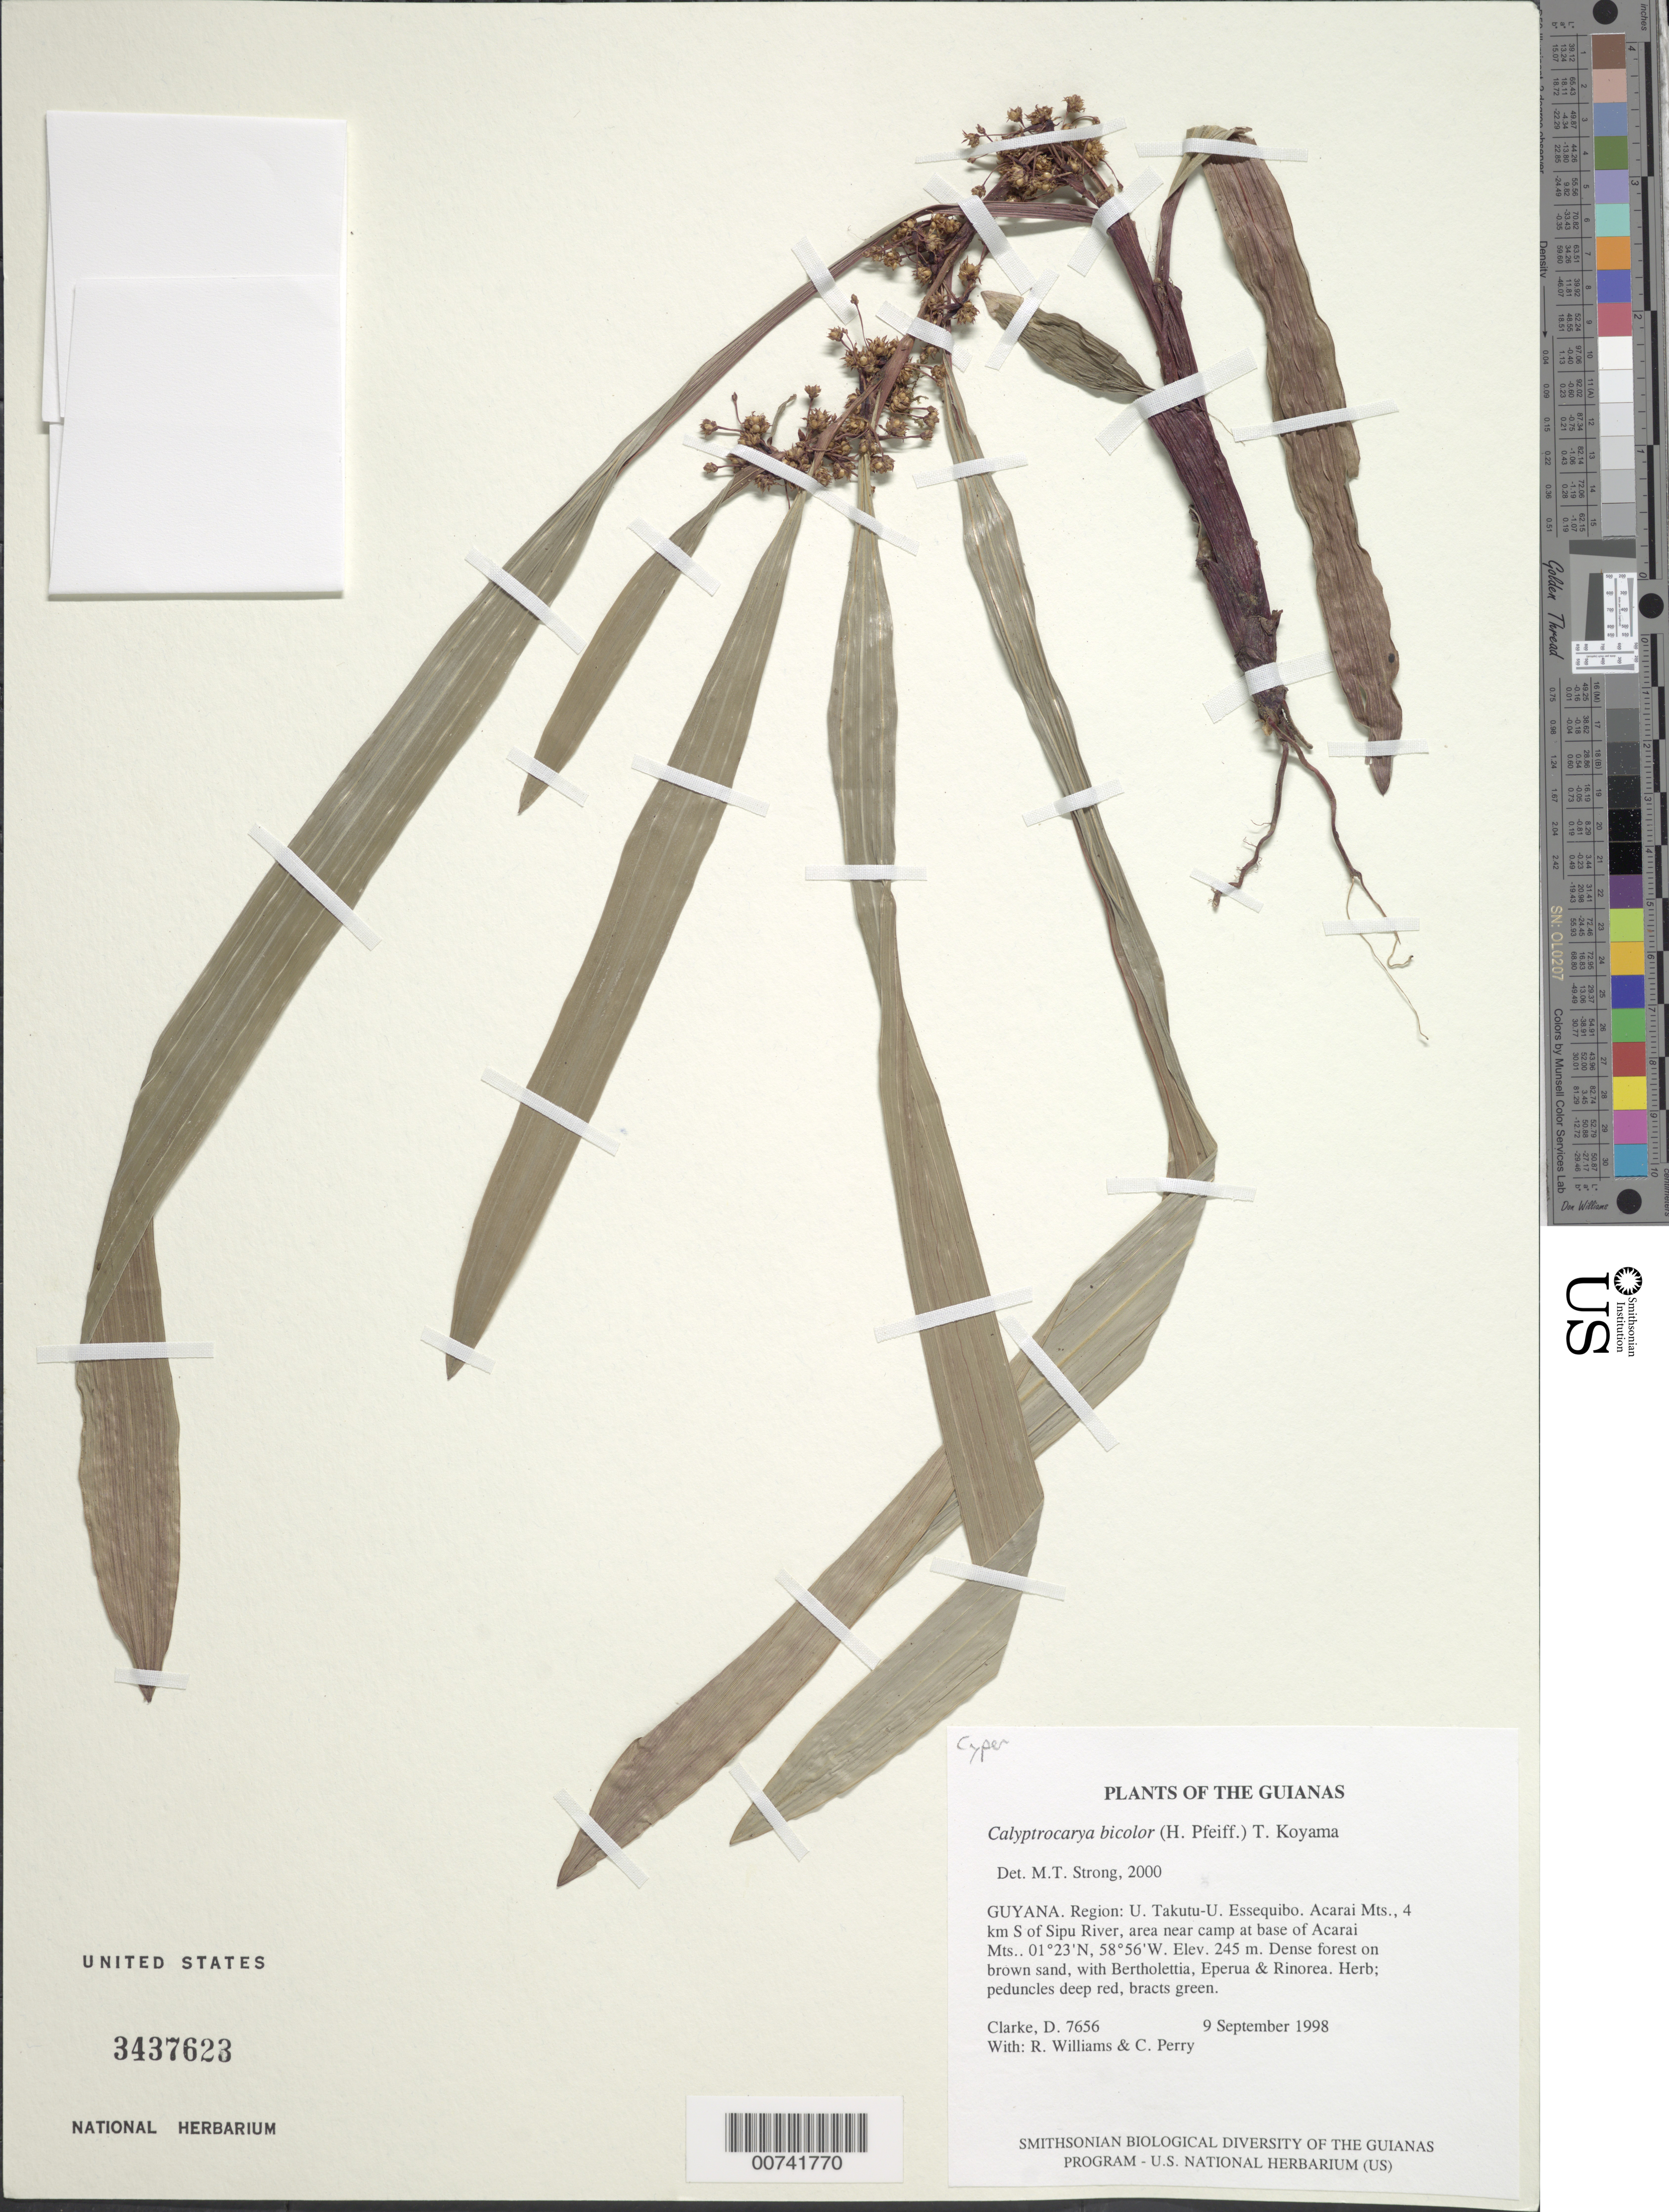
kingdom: Plantae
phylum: Tracheophyta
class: Liliopsida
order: Poales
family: Cyperaceae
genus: Calyptrocarya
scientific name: Calyptrocarya bicolor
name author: (H. Pfeiff.) T. Koyama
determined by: Strong, M. T., (US), Smithsonian Institution - National Museum of Natural History (UNITED STATES)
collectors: H. D. Clarke, R. Williams & C. Perry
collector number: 7656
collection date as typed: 9 September 1998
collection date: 1998-09-09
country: Guyana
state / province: U. Takutu-U. Essequibo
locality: Acarai Mts., 4 km S of Sipu River, area near camp at base of Acarai Mts.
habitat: Dense forest on brown sand, with Bertholettia, Eperua & Rinorea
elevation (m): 245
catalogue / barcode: US 3437623